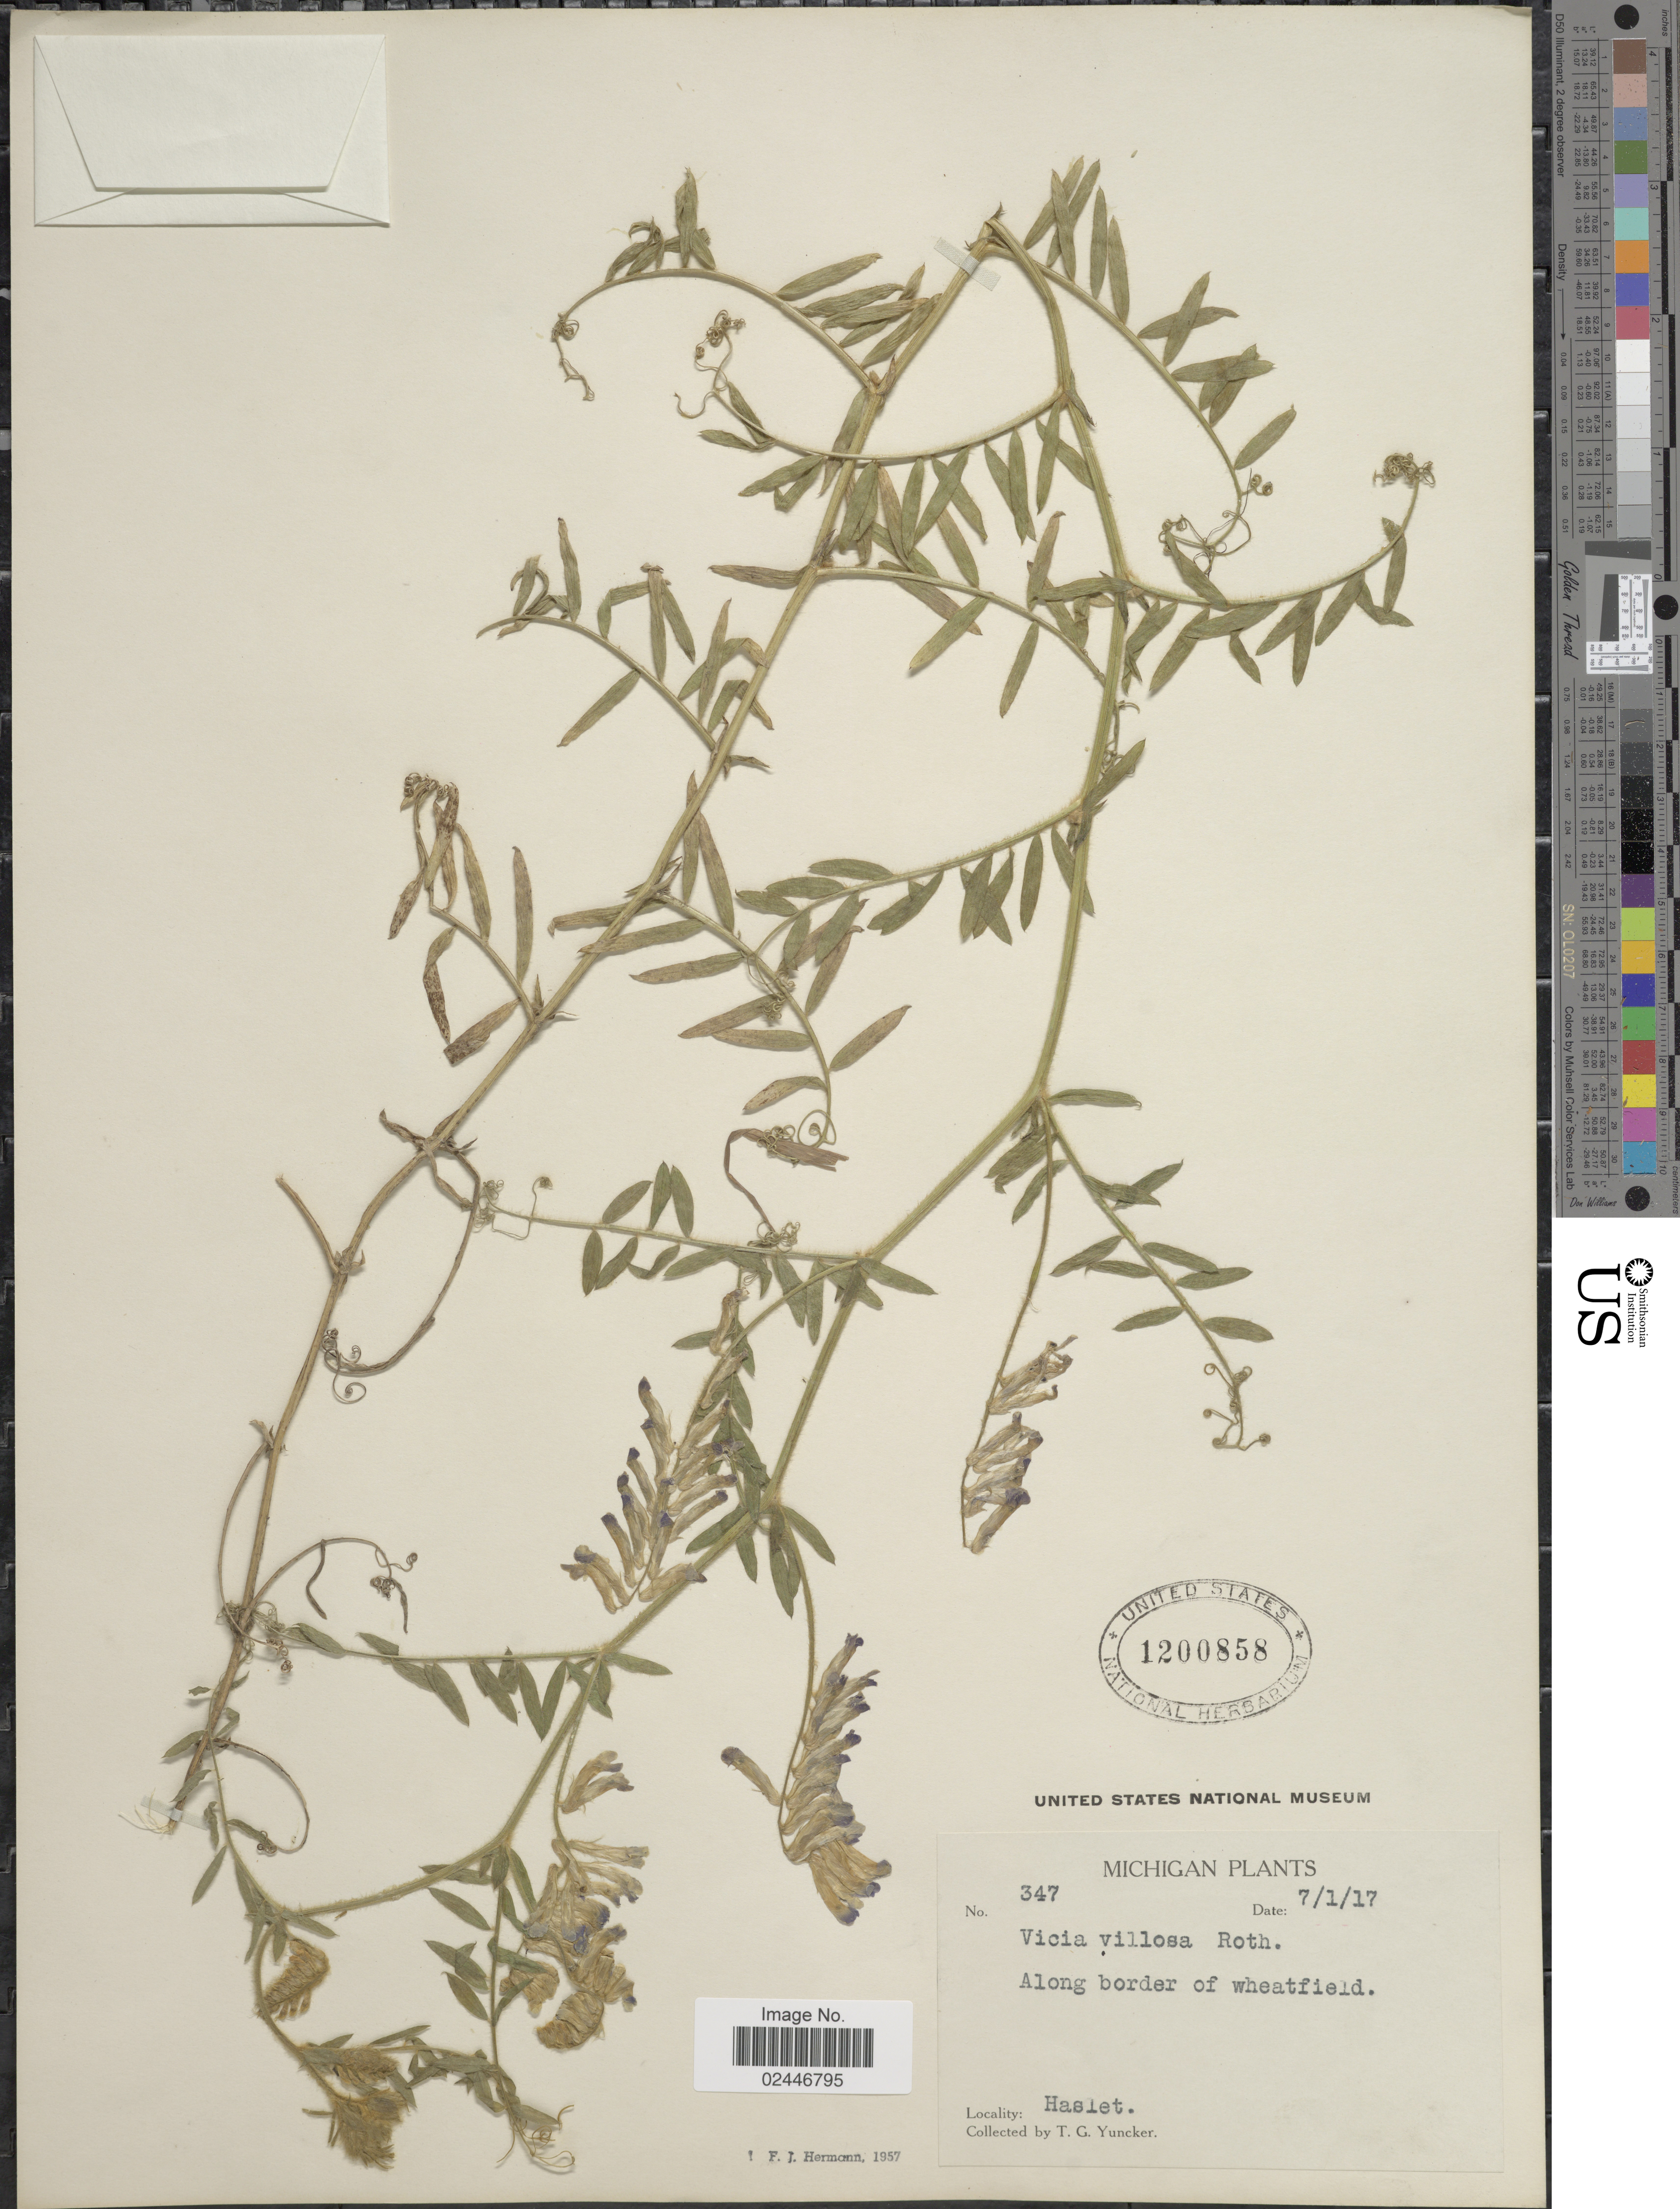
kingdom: Plantae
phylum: Tracheophyta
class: Magnoliopsida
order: Fabales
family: Fabaceae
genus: Vicia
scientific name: Vicia villosa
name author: Roth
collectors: T. G. Yuncker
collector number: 347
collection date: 1917-07-01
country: United States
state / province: Michigan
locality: Along border of wheatfield, Haslet.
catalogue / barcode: US 1200858